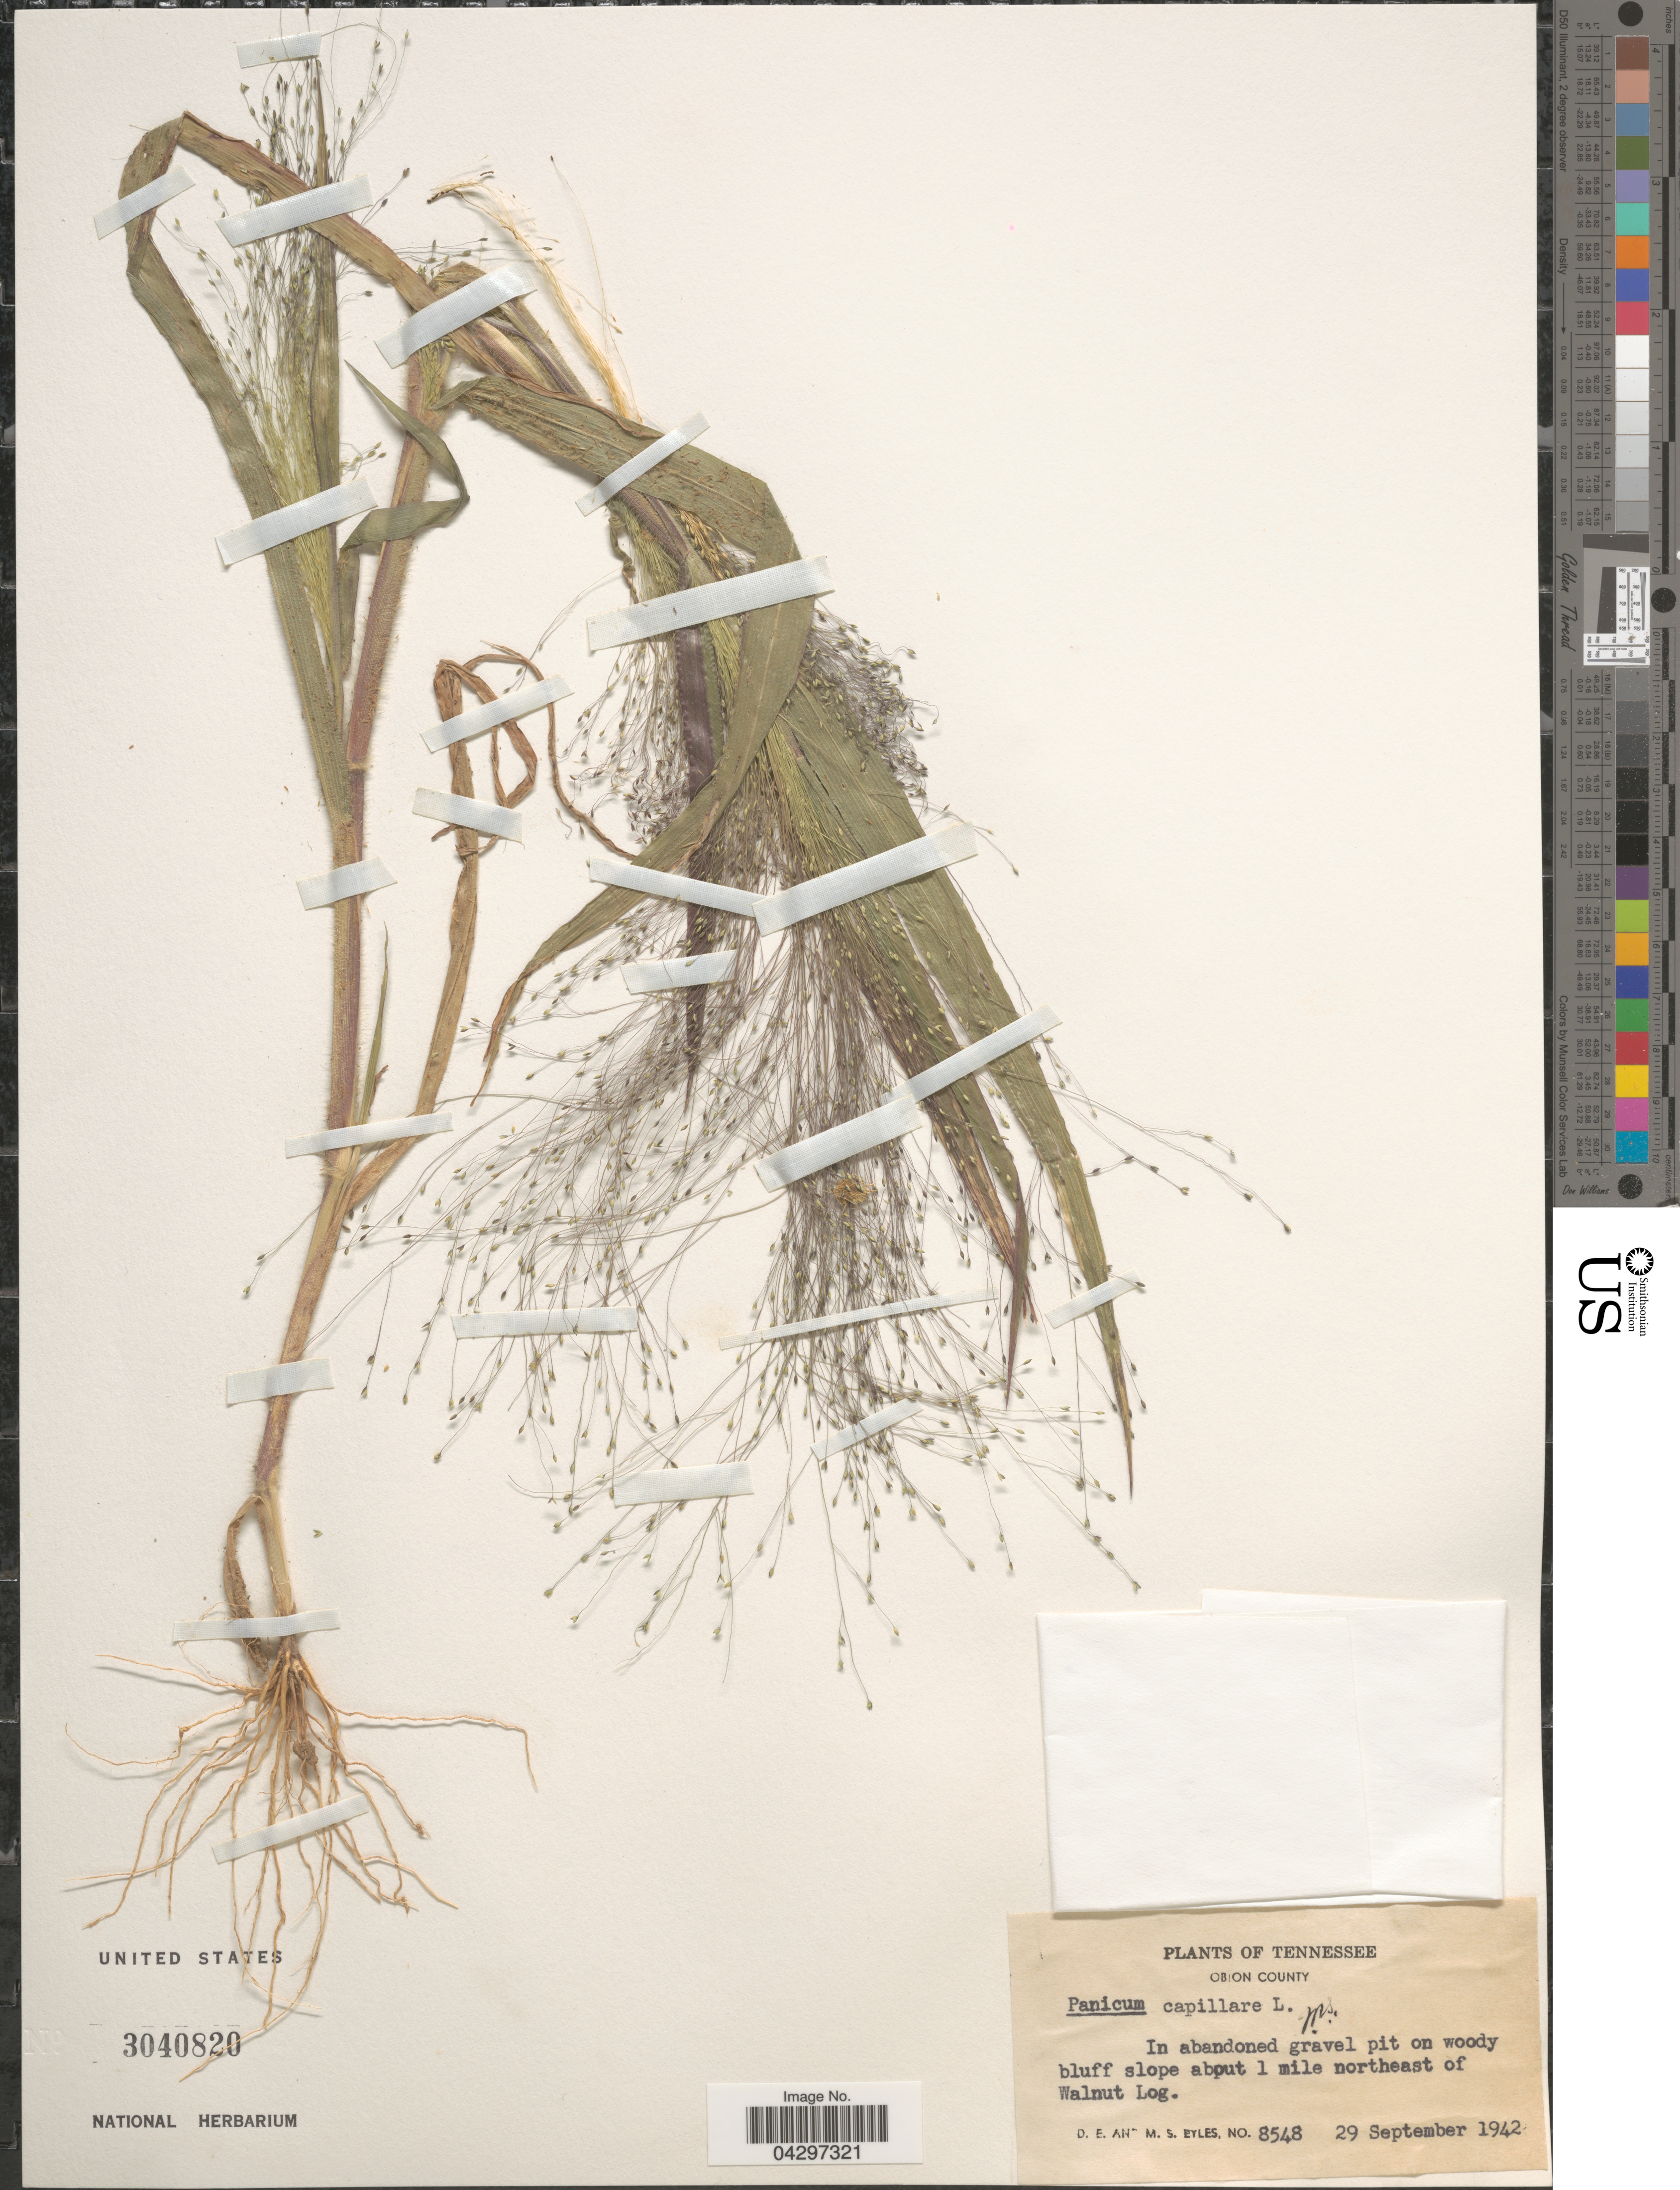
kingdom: Plantae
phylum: Tracheophyta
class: Liliopsida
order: Poales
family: Poaceae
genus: Panicum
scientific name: Panicum capillare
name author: L.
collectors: D. Eyles & M. Eyles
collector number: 8548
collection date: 1942-09-29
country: United States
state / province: Tennessee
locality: Obion County. In abandoned gravel pit on woody bluff slope about 1 mile northeast of Walnut Log.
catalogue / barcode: US 3040820